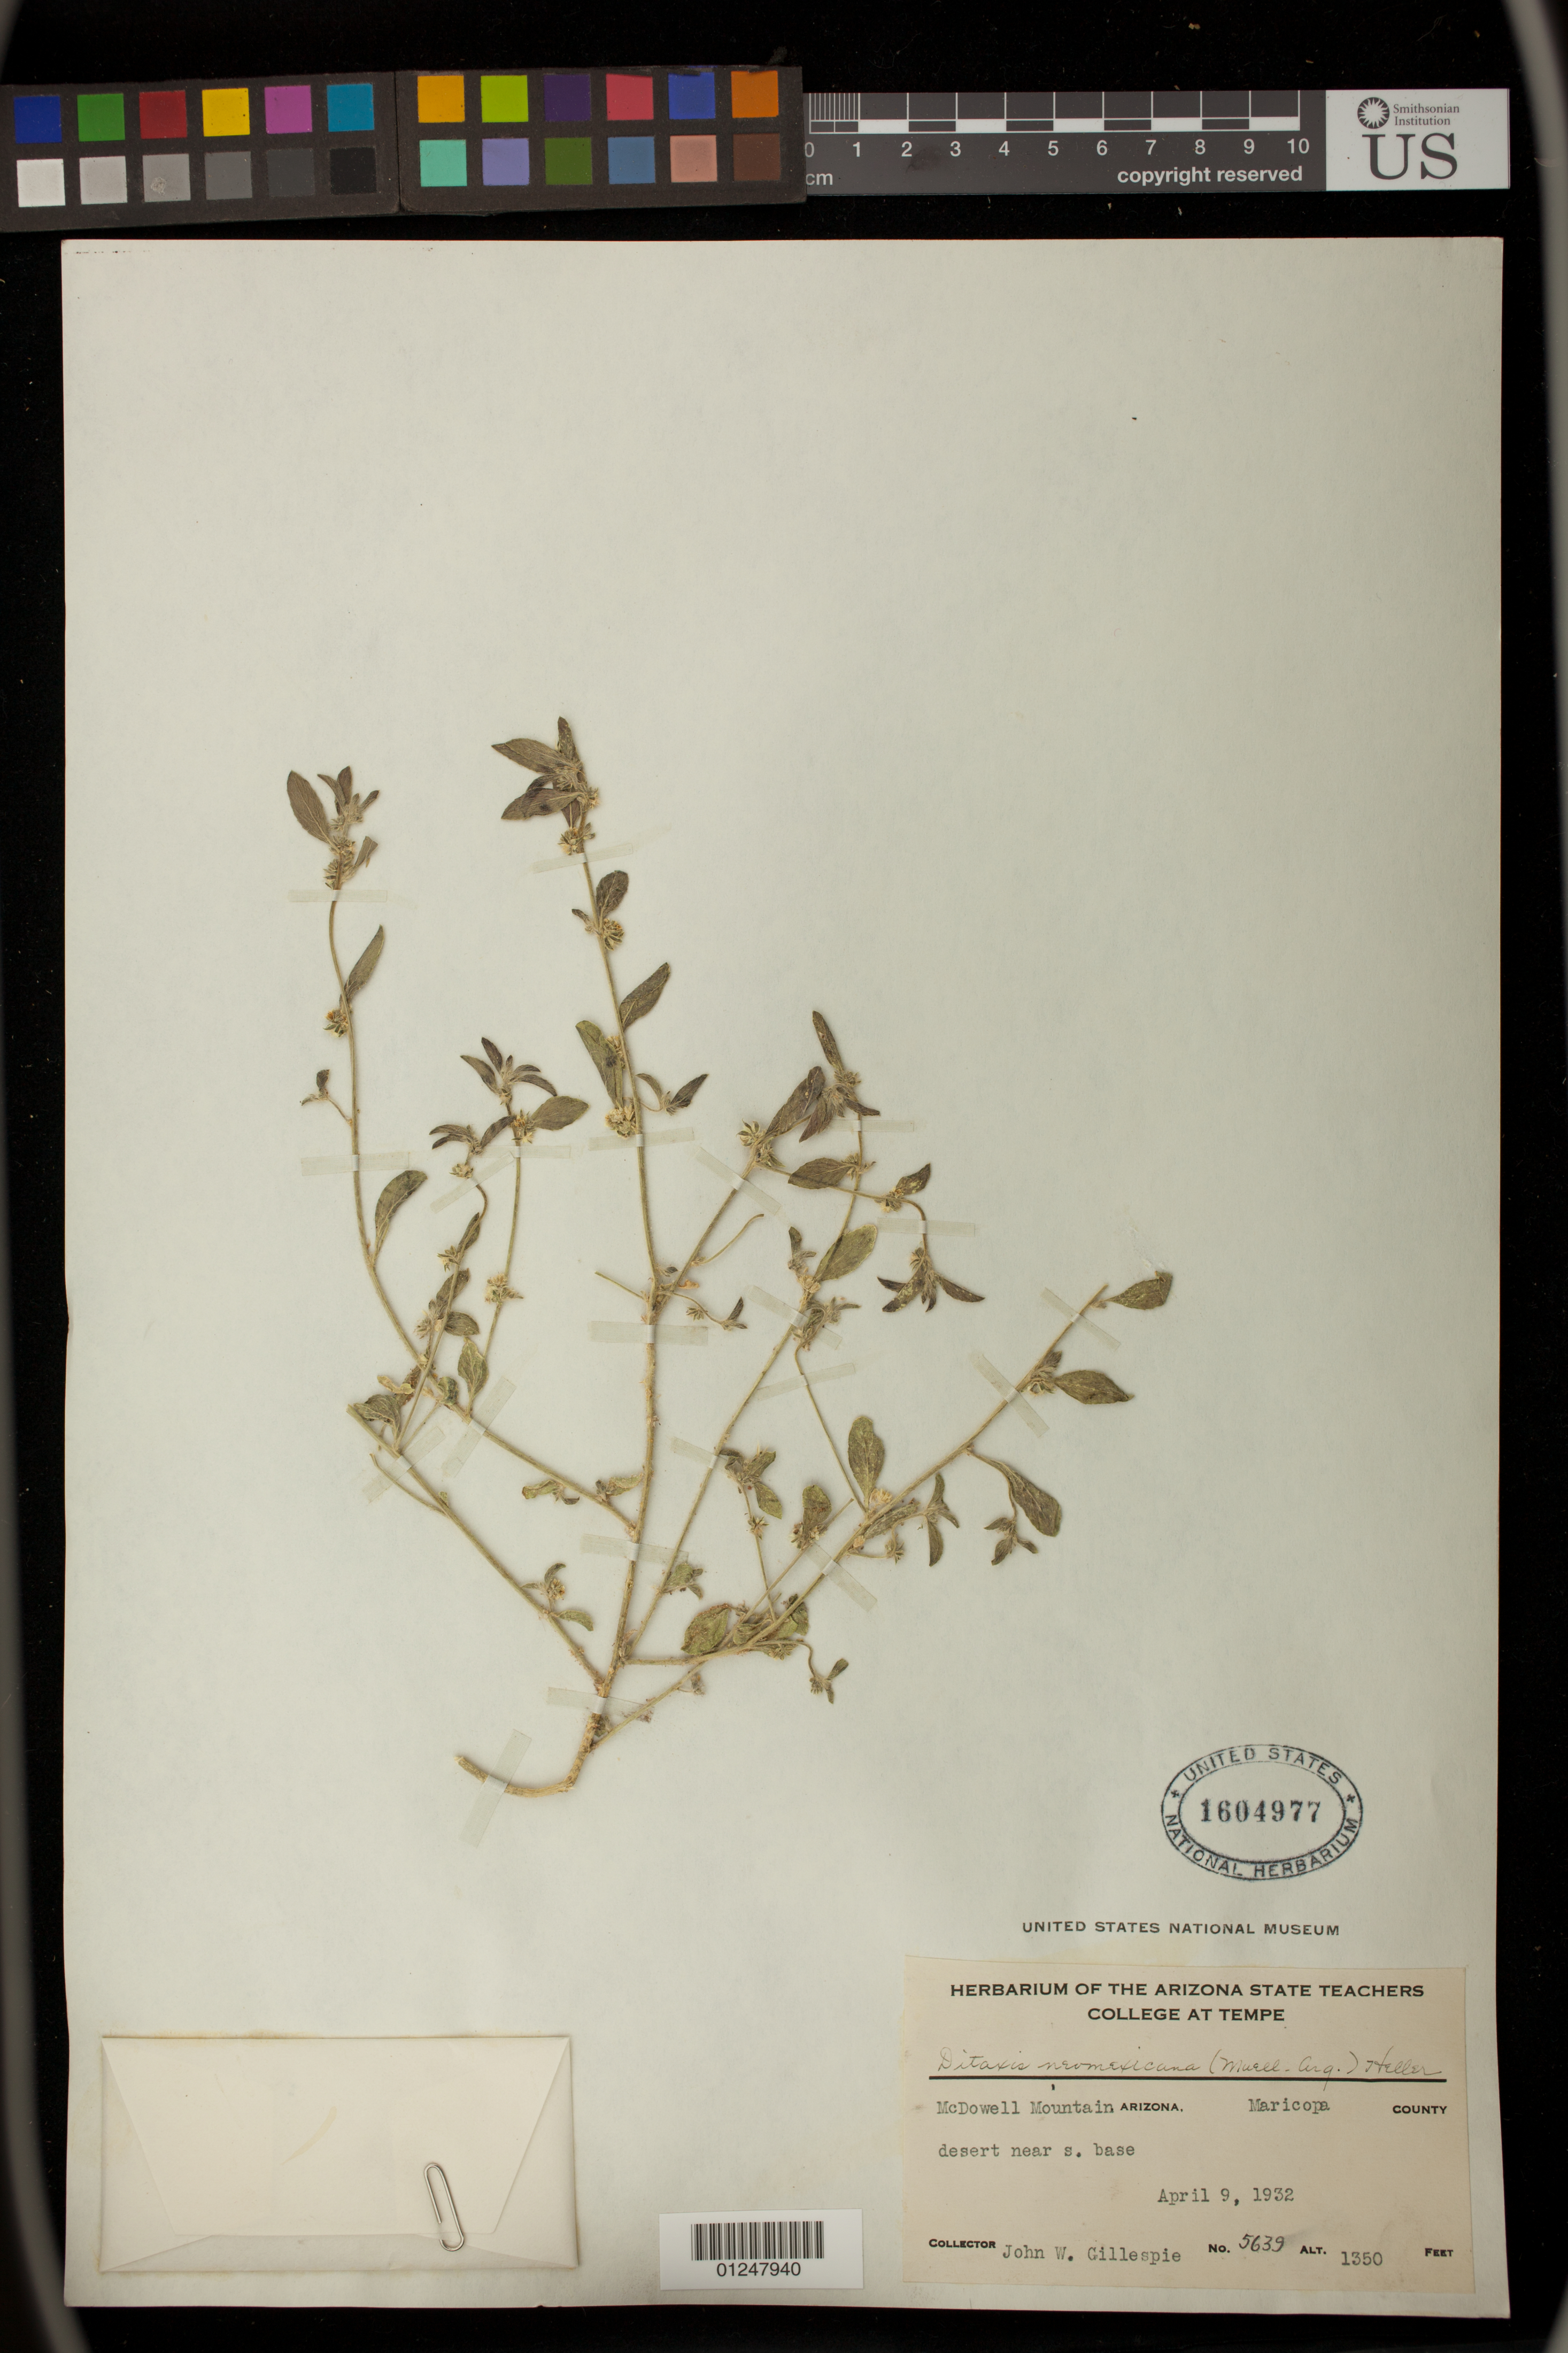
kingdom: Plantae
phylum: Tracheophyta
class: Magnoliopsida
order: Malpighiales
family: Euphorbiaceae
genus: Argythamnia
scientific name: Argythamnia serrata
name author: (Torr.) Müll. Arg.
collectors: J. W. Gillespie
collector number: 5639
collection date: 1932-04-09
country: United States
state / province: Arizona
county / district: Maricopa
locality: McDowell Mountain desert near s. base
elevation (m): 411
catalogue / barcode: US 1604977